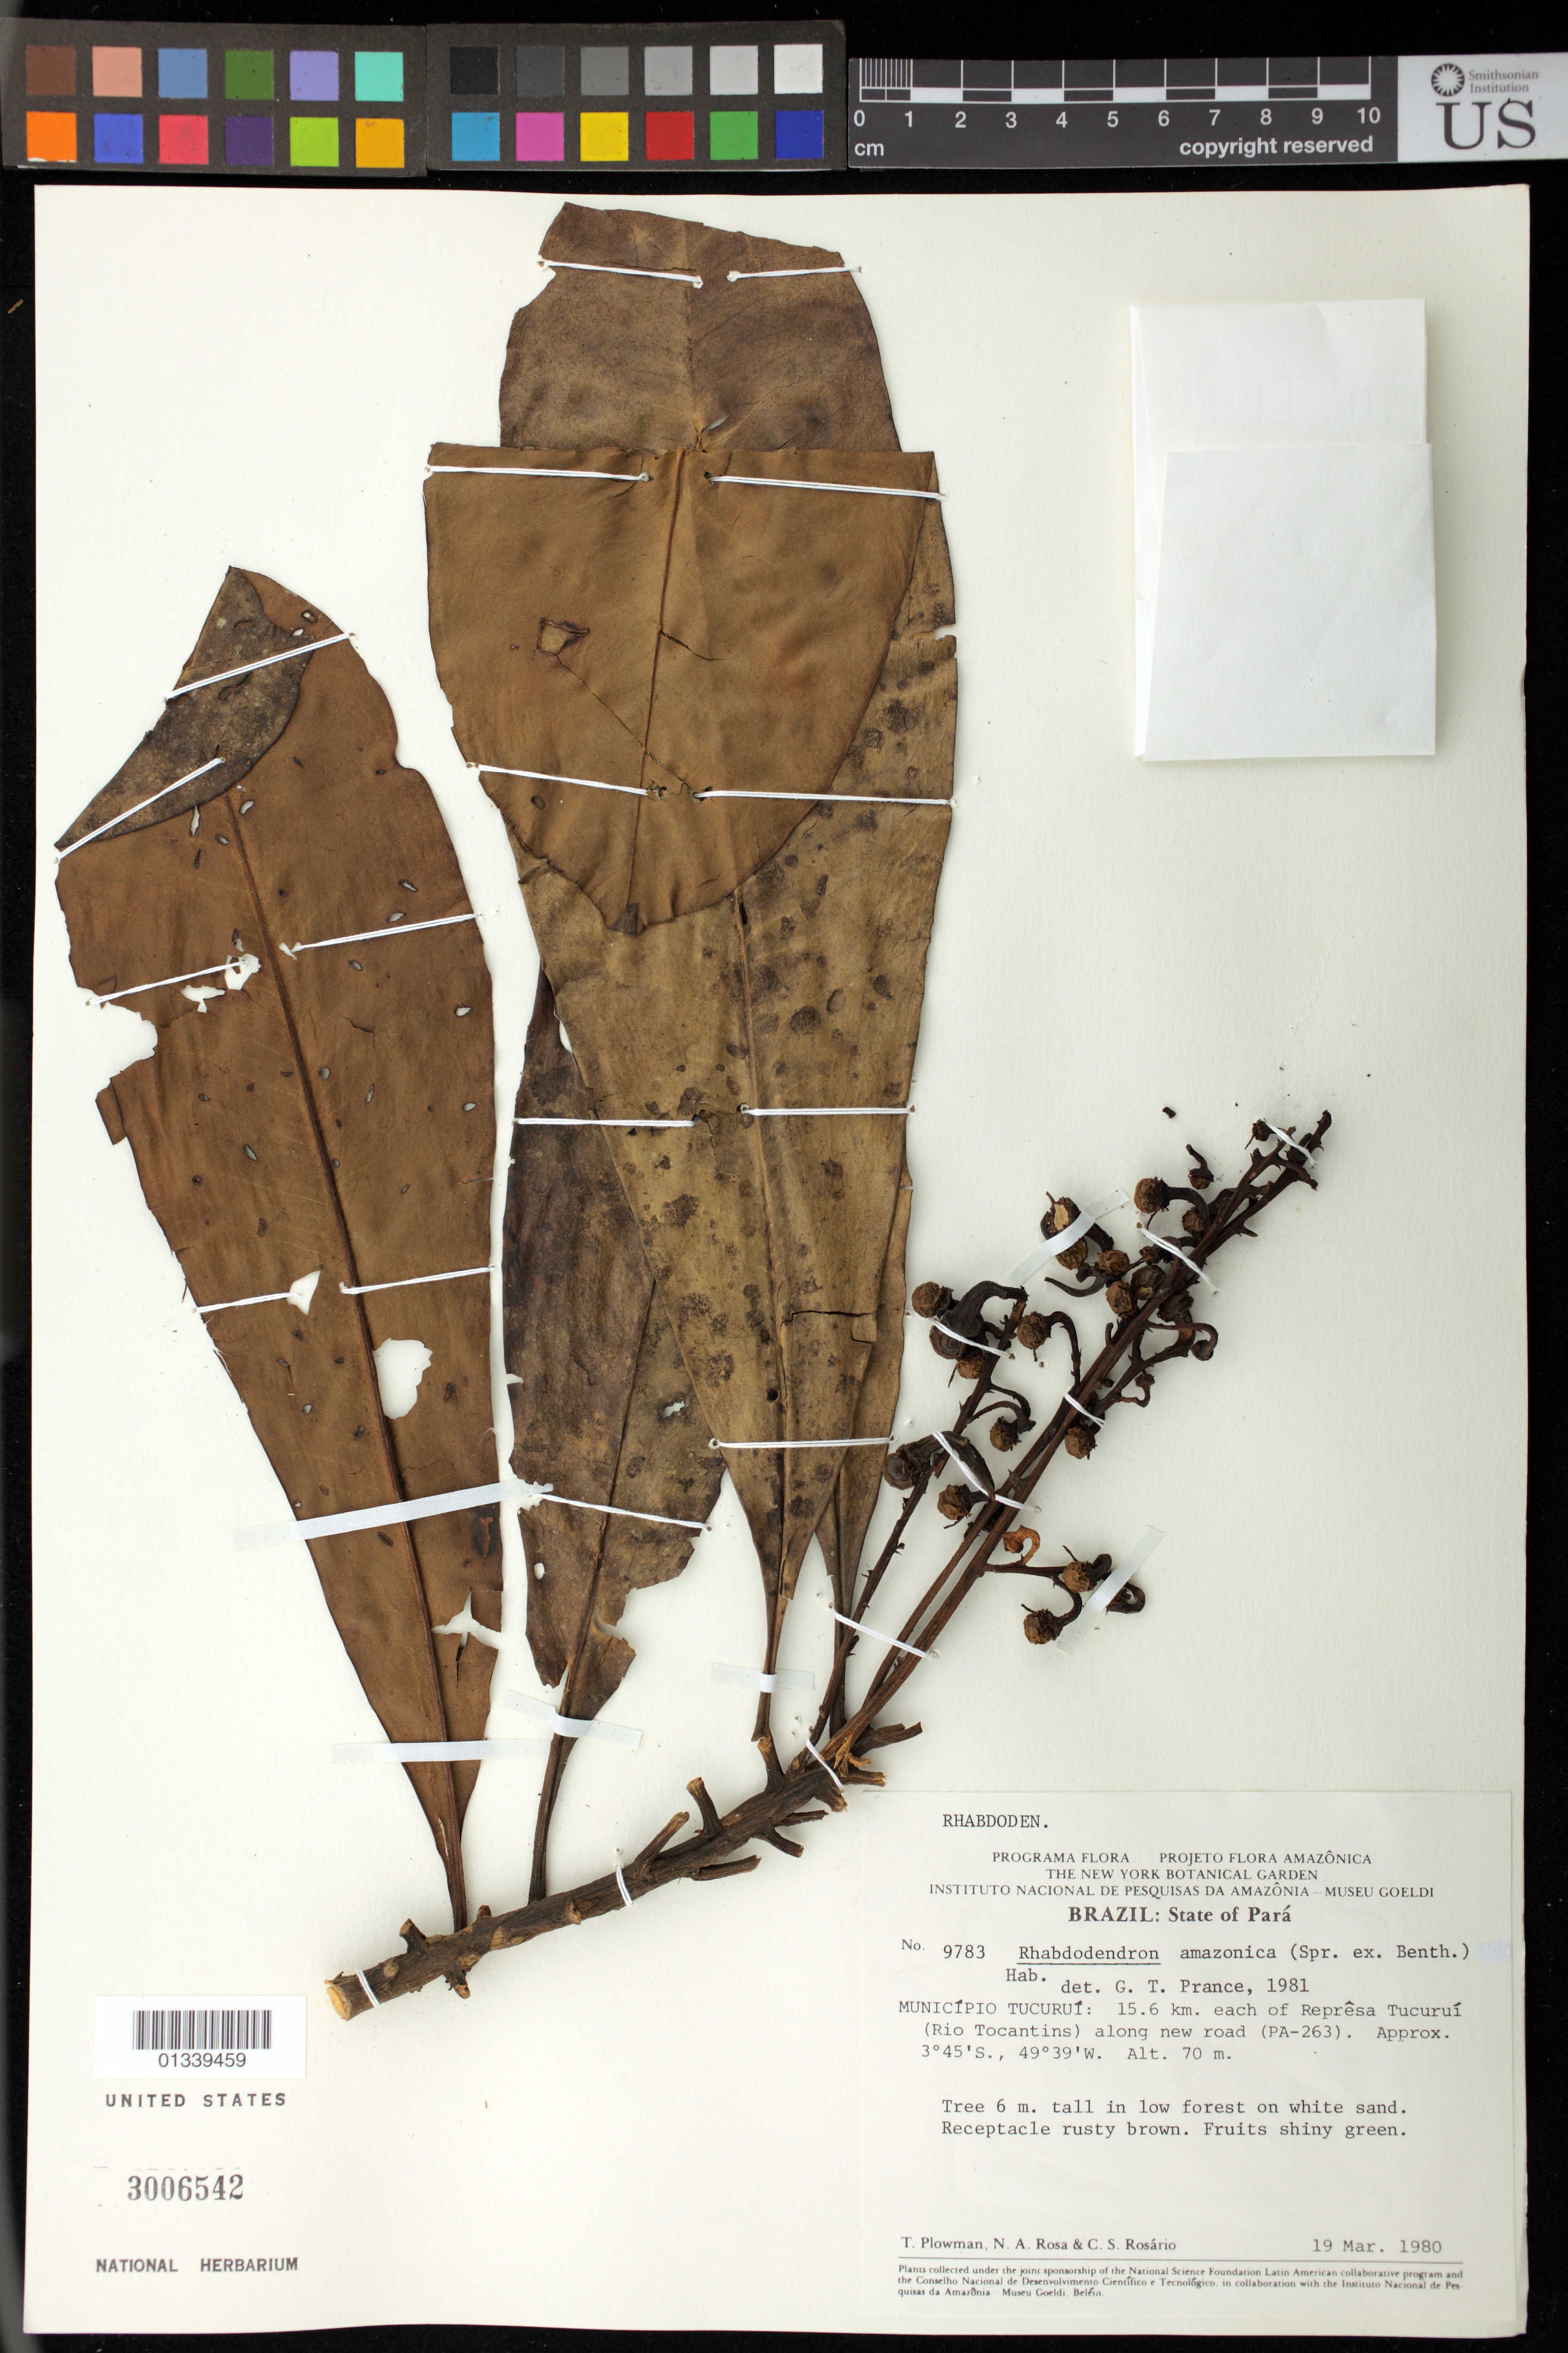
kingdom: Plantae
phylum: Tracheophyta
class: Magnoliopsida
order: Caryophyllales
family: Rhabdodendraceae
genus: Rhabdodendron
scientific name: Rhabdodendron amazonicum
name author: (Spruce ex Benth.) Huber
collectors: T. Plowman, N. A. Rosa & C. S. Rosário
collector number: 9783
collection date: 1980-03-19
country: Brazil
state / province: Pará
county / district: Tucuruí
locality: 15,6km each of Represa Tucuruí (Rio Tocantins) along new road (PA-263)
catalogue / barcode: US 3006542